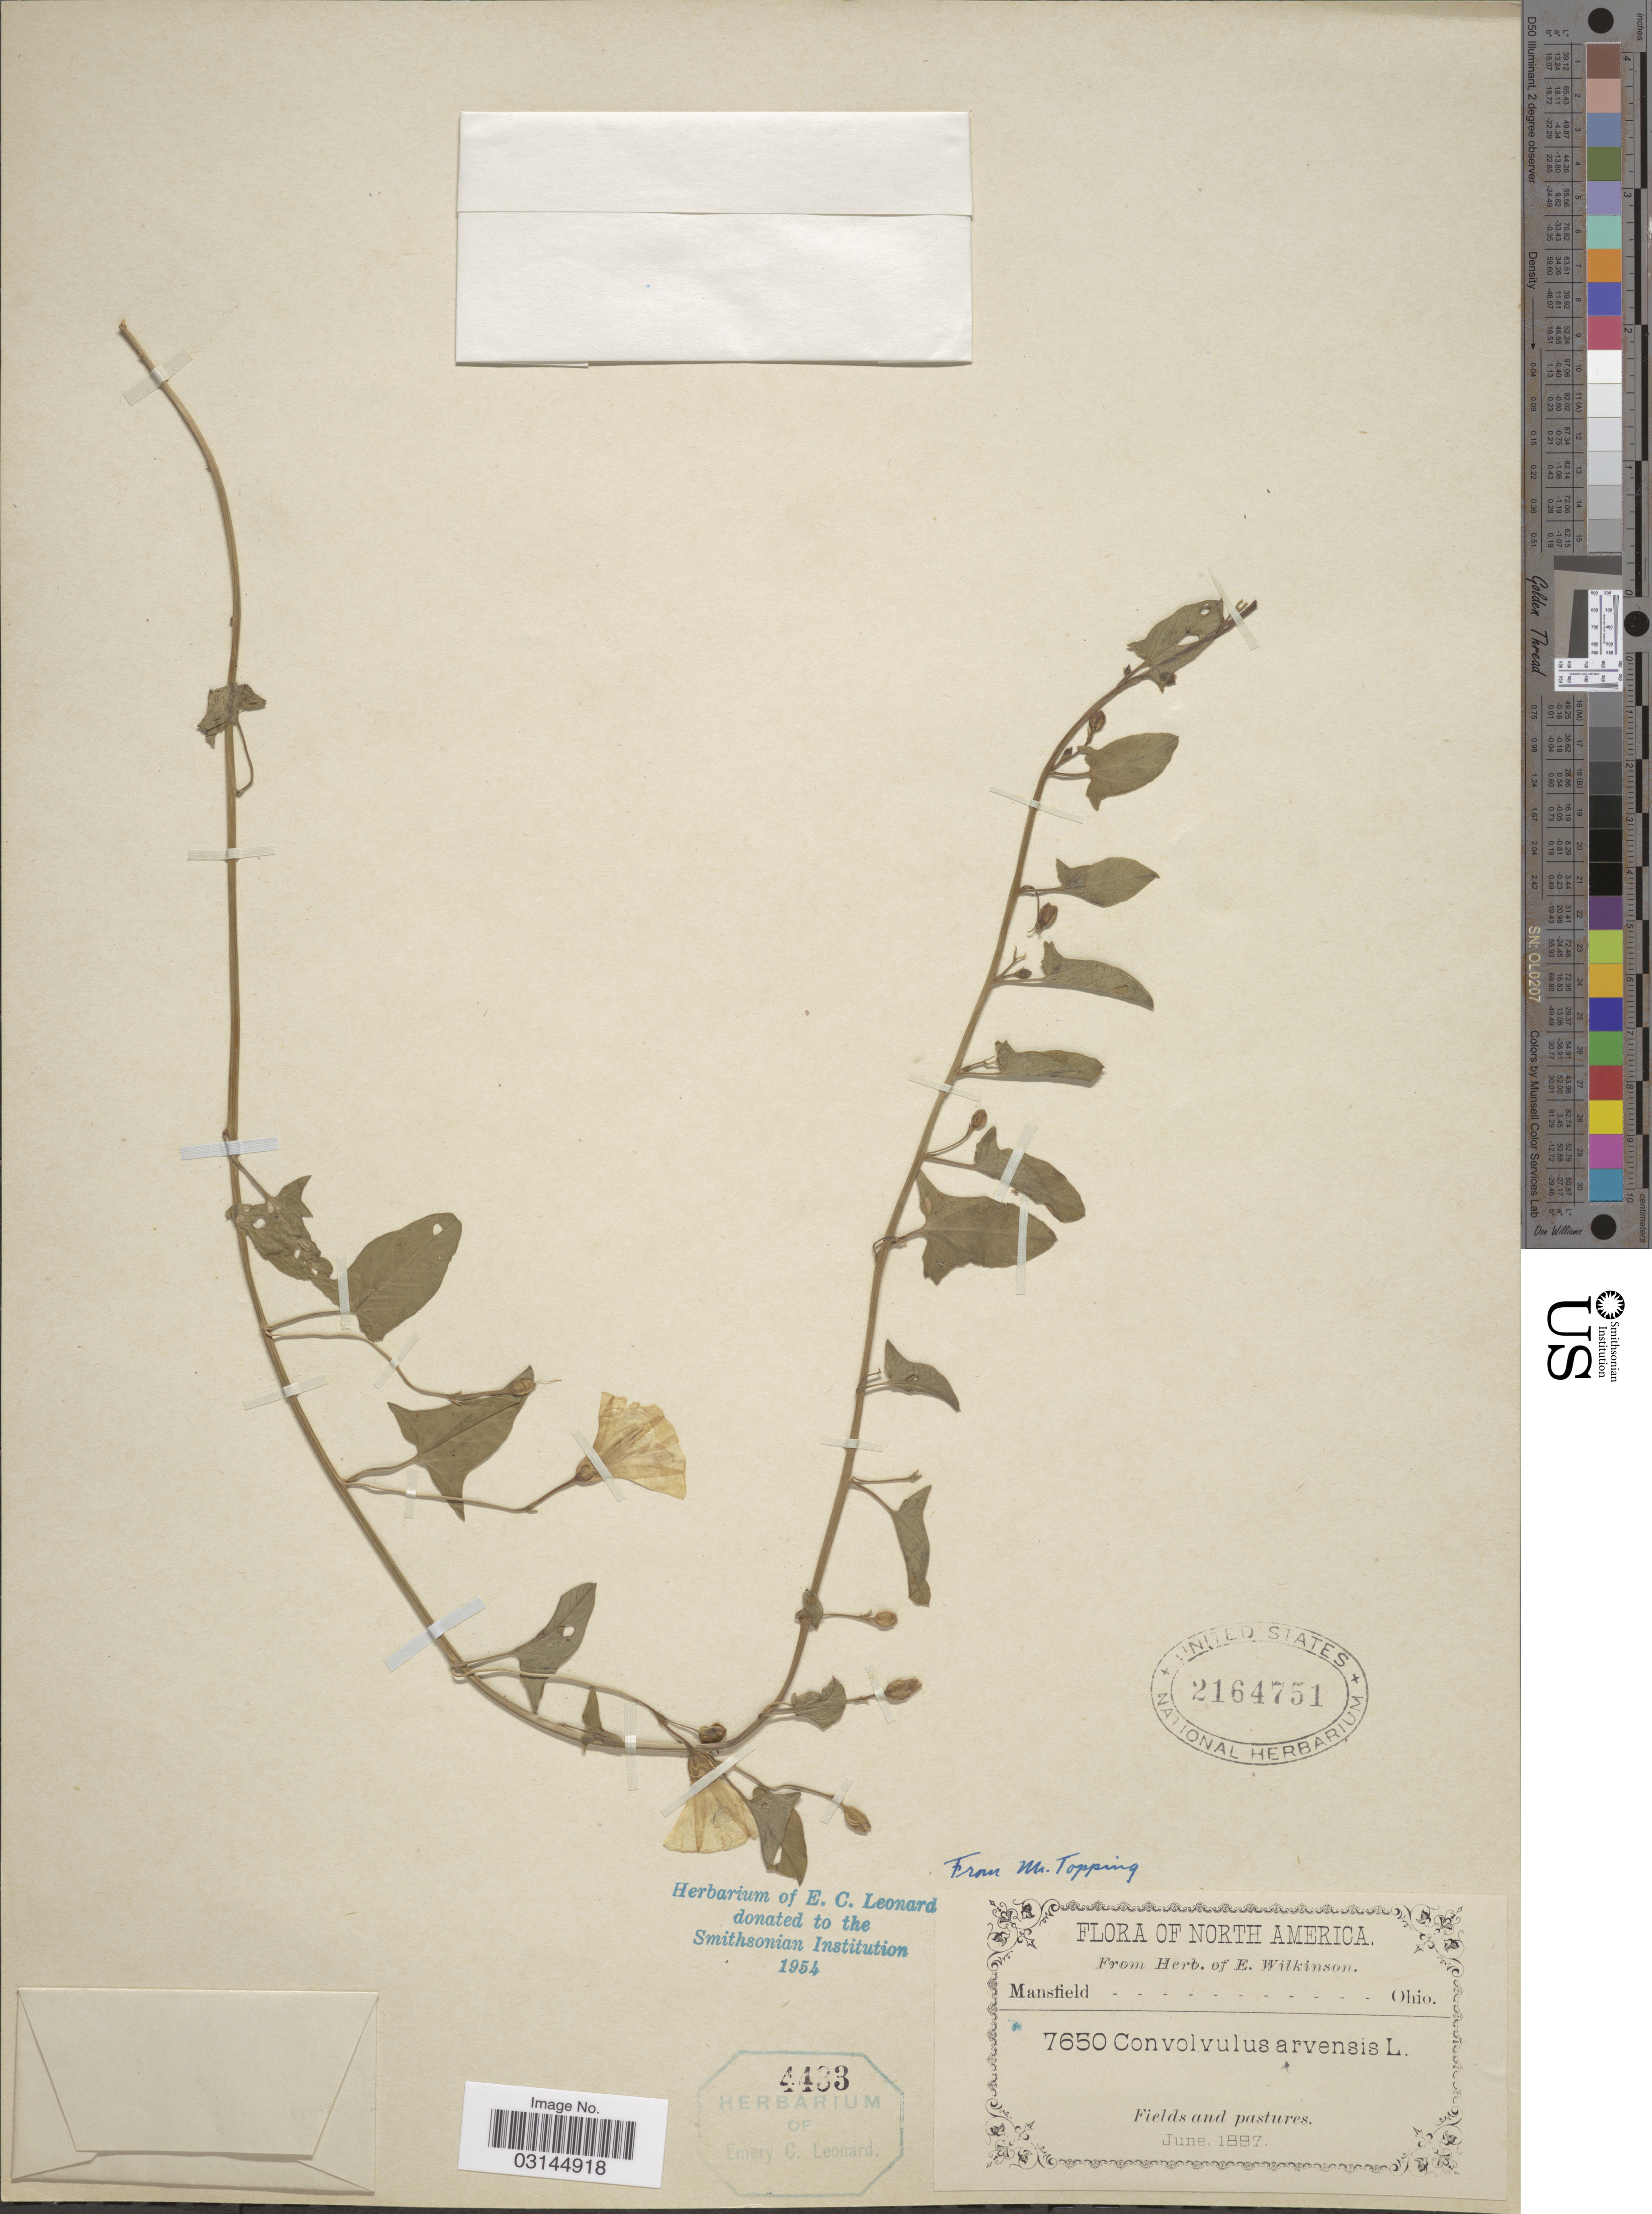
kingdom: Plantae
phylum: Tracheophyta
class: Magnoliopsida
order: Solanales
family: Convolvulaceae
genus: Convolvulus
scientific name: Convolvulus arvensis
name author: L.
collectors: ex herb. E. Wilkinson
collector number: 7650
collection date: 1897-06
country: United States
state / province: Ohio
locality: Mansfield.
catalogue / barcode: US 2164751